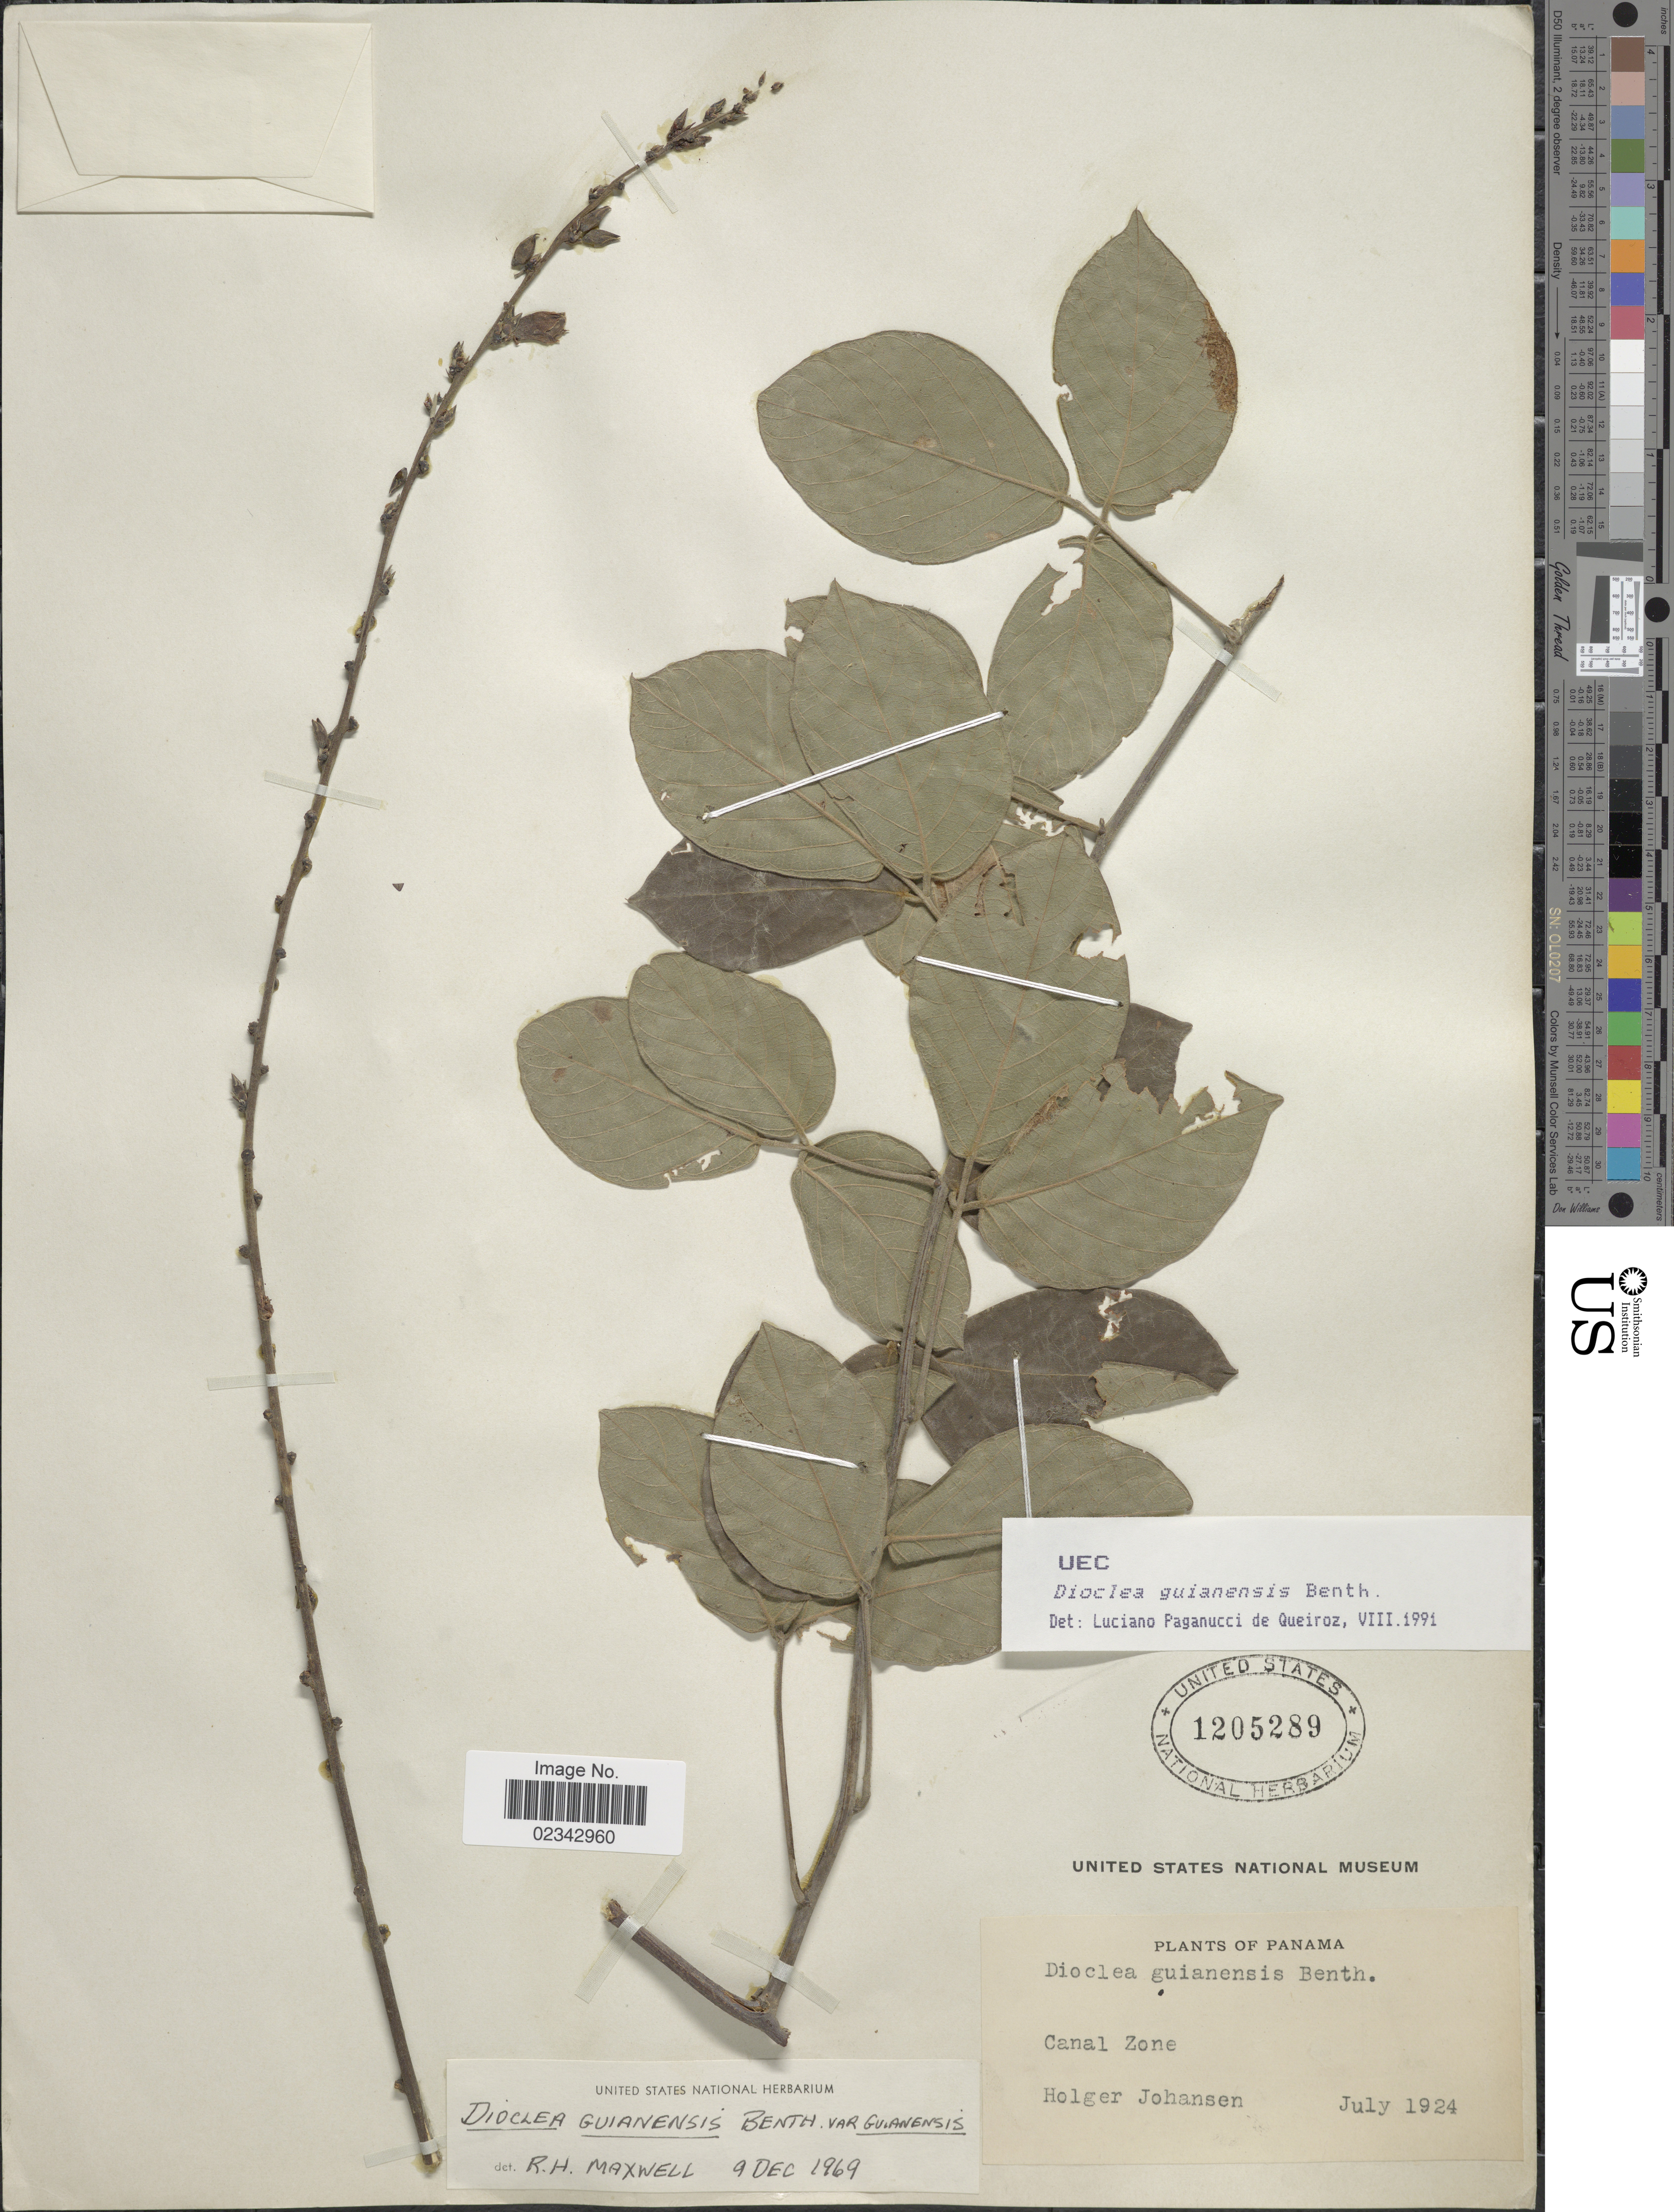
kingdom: Plantae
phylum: Tracheophyta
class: Magnoliopsida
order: Fabales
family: Fabaceae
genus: Dioclea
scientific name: Dioclea guianensis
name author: Benth.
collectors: H. Johansen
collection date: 1924-07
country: Panama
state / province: Colón / Panamá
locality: Canal Zone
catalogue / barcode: US 1205289